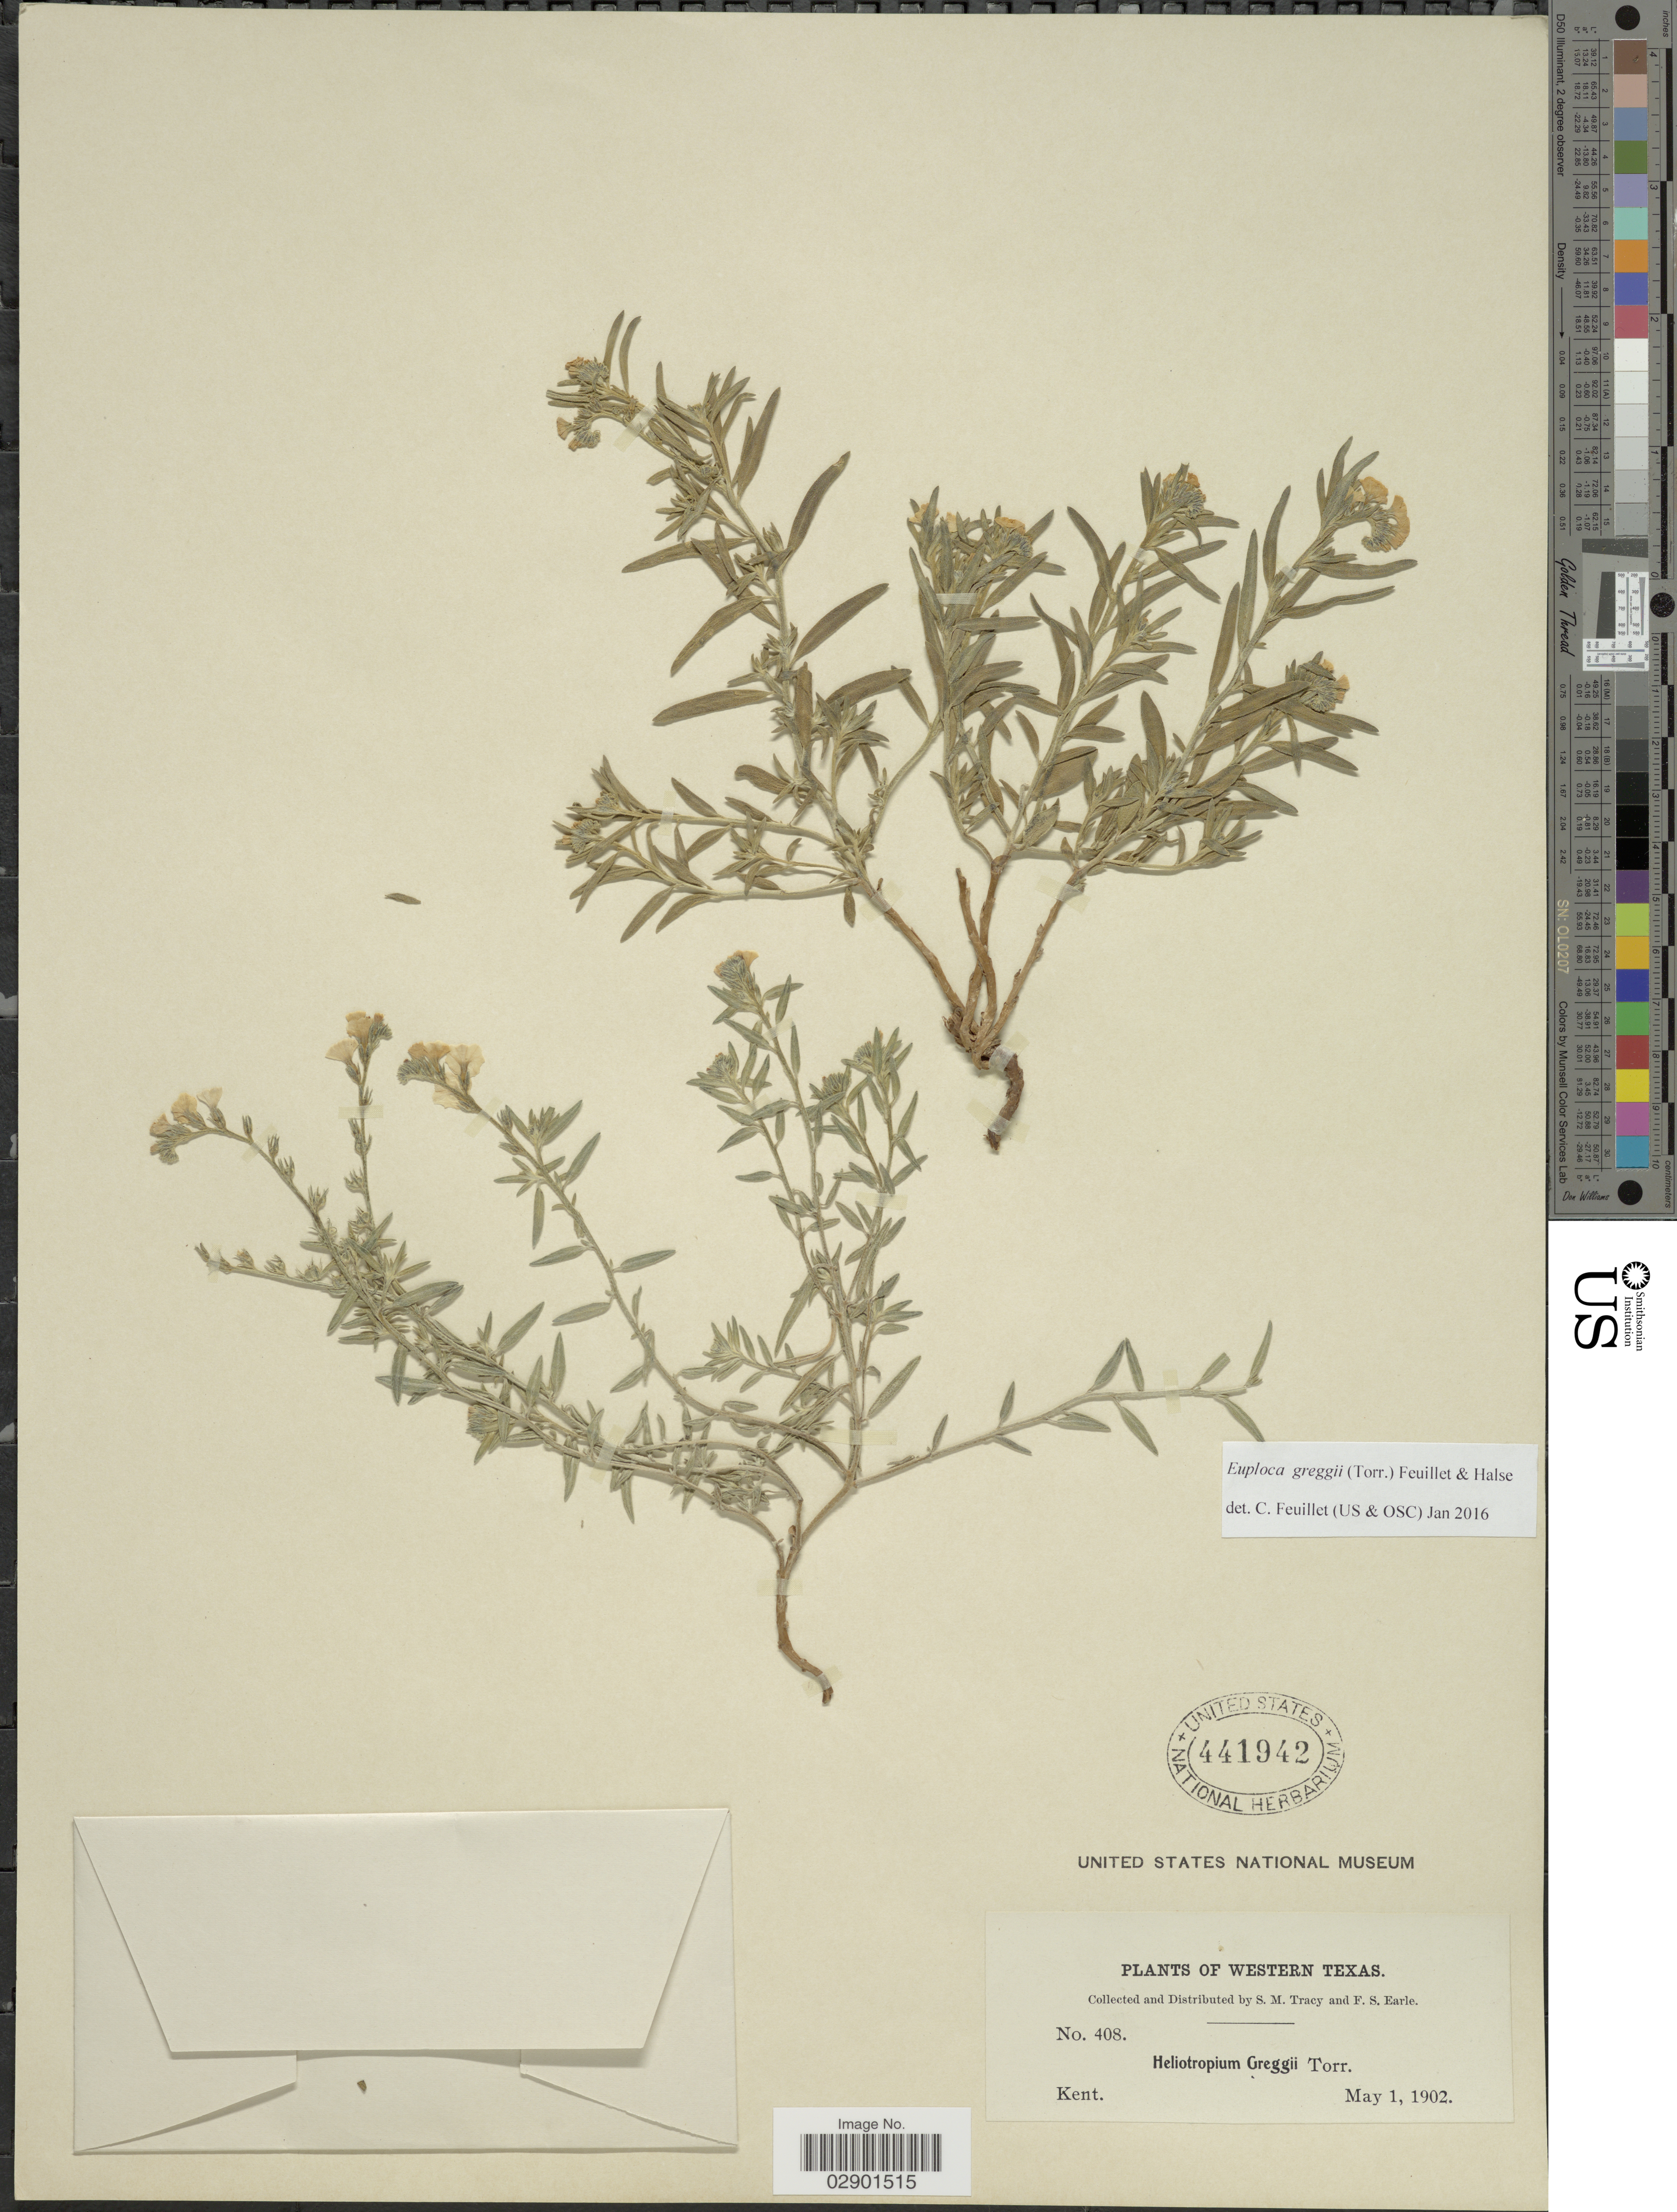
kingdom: Plantae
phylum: Tracheophyta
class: Magnoliopsida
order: Boraginales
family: Heliotropiaceae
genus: Euploca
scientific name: Euploca greggii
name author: (Torr.) Feuillet & Halse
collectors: S. M. Tracy & F. S. Earle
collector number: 408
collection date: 1902-05-01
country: United States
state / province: Texas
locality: Western Texas. Kent.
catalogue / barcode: US 441942